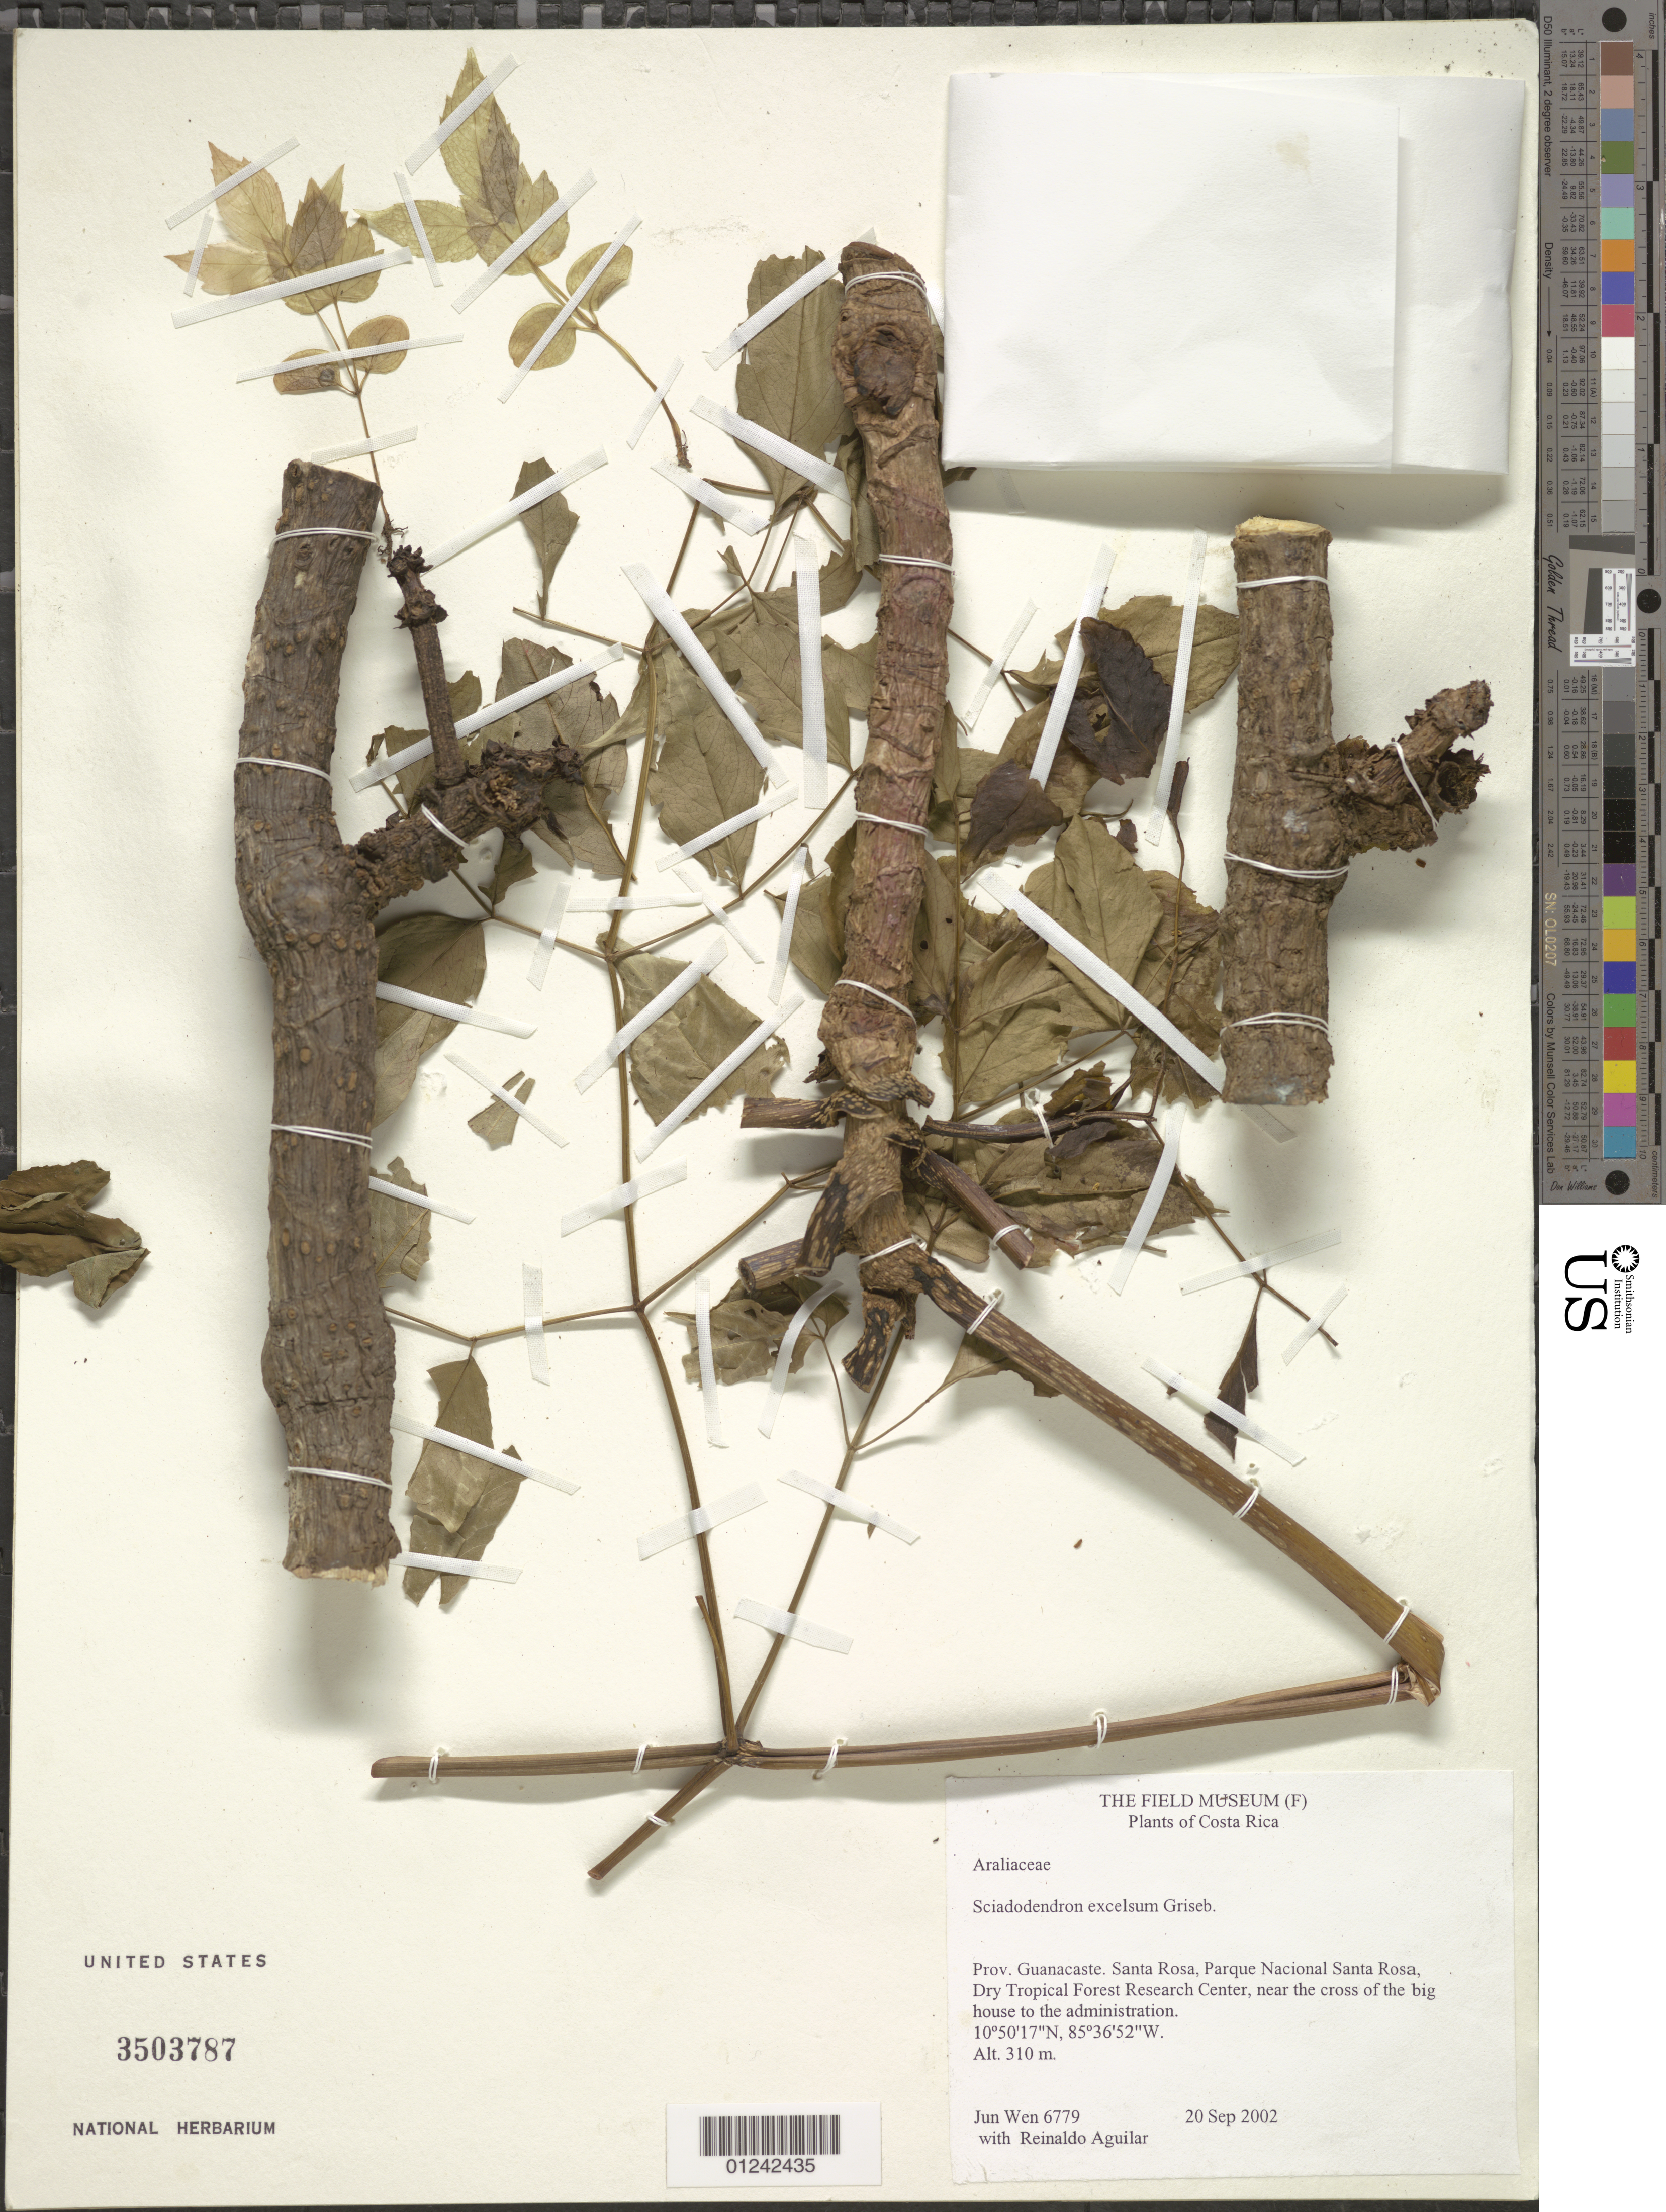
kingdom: Plantae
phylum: Tracheophyta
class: Magnoliopsida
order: Apiales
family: Araliaceae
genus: Sciadodendron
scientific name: Sciadodendron excelsum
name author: Griseb.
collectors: J. Wen & R. Aguilar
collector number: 6779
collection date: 2002-09-20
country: Costa Rica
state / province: Guanacaste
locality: Santa Rosa, Parque Nacional Santa Rosa, Dry Tropical Forest Research Center, near the cross of the big house to the administration.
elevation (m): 310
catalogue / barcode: US 3503787